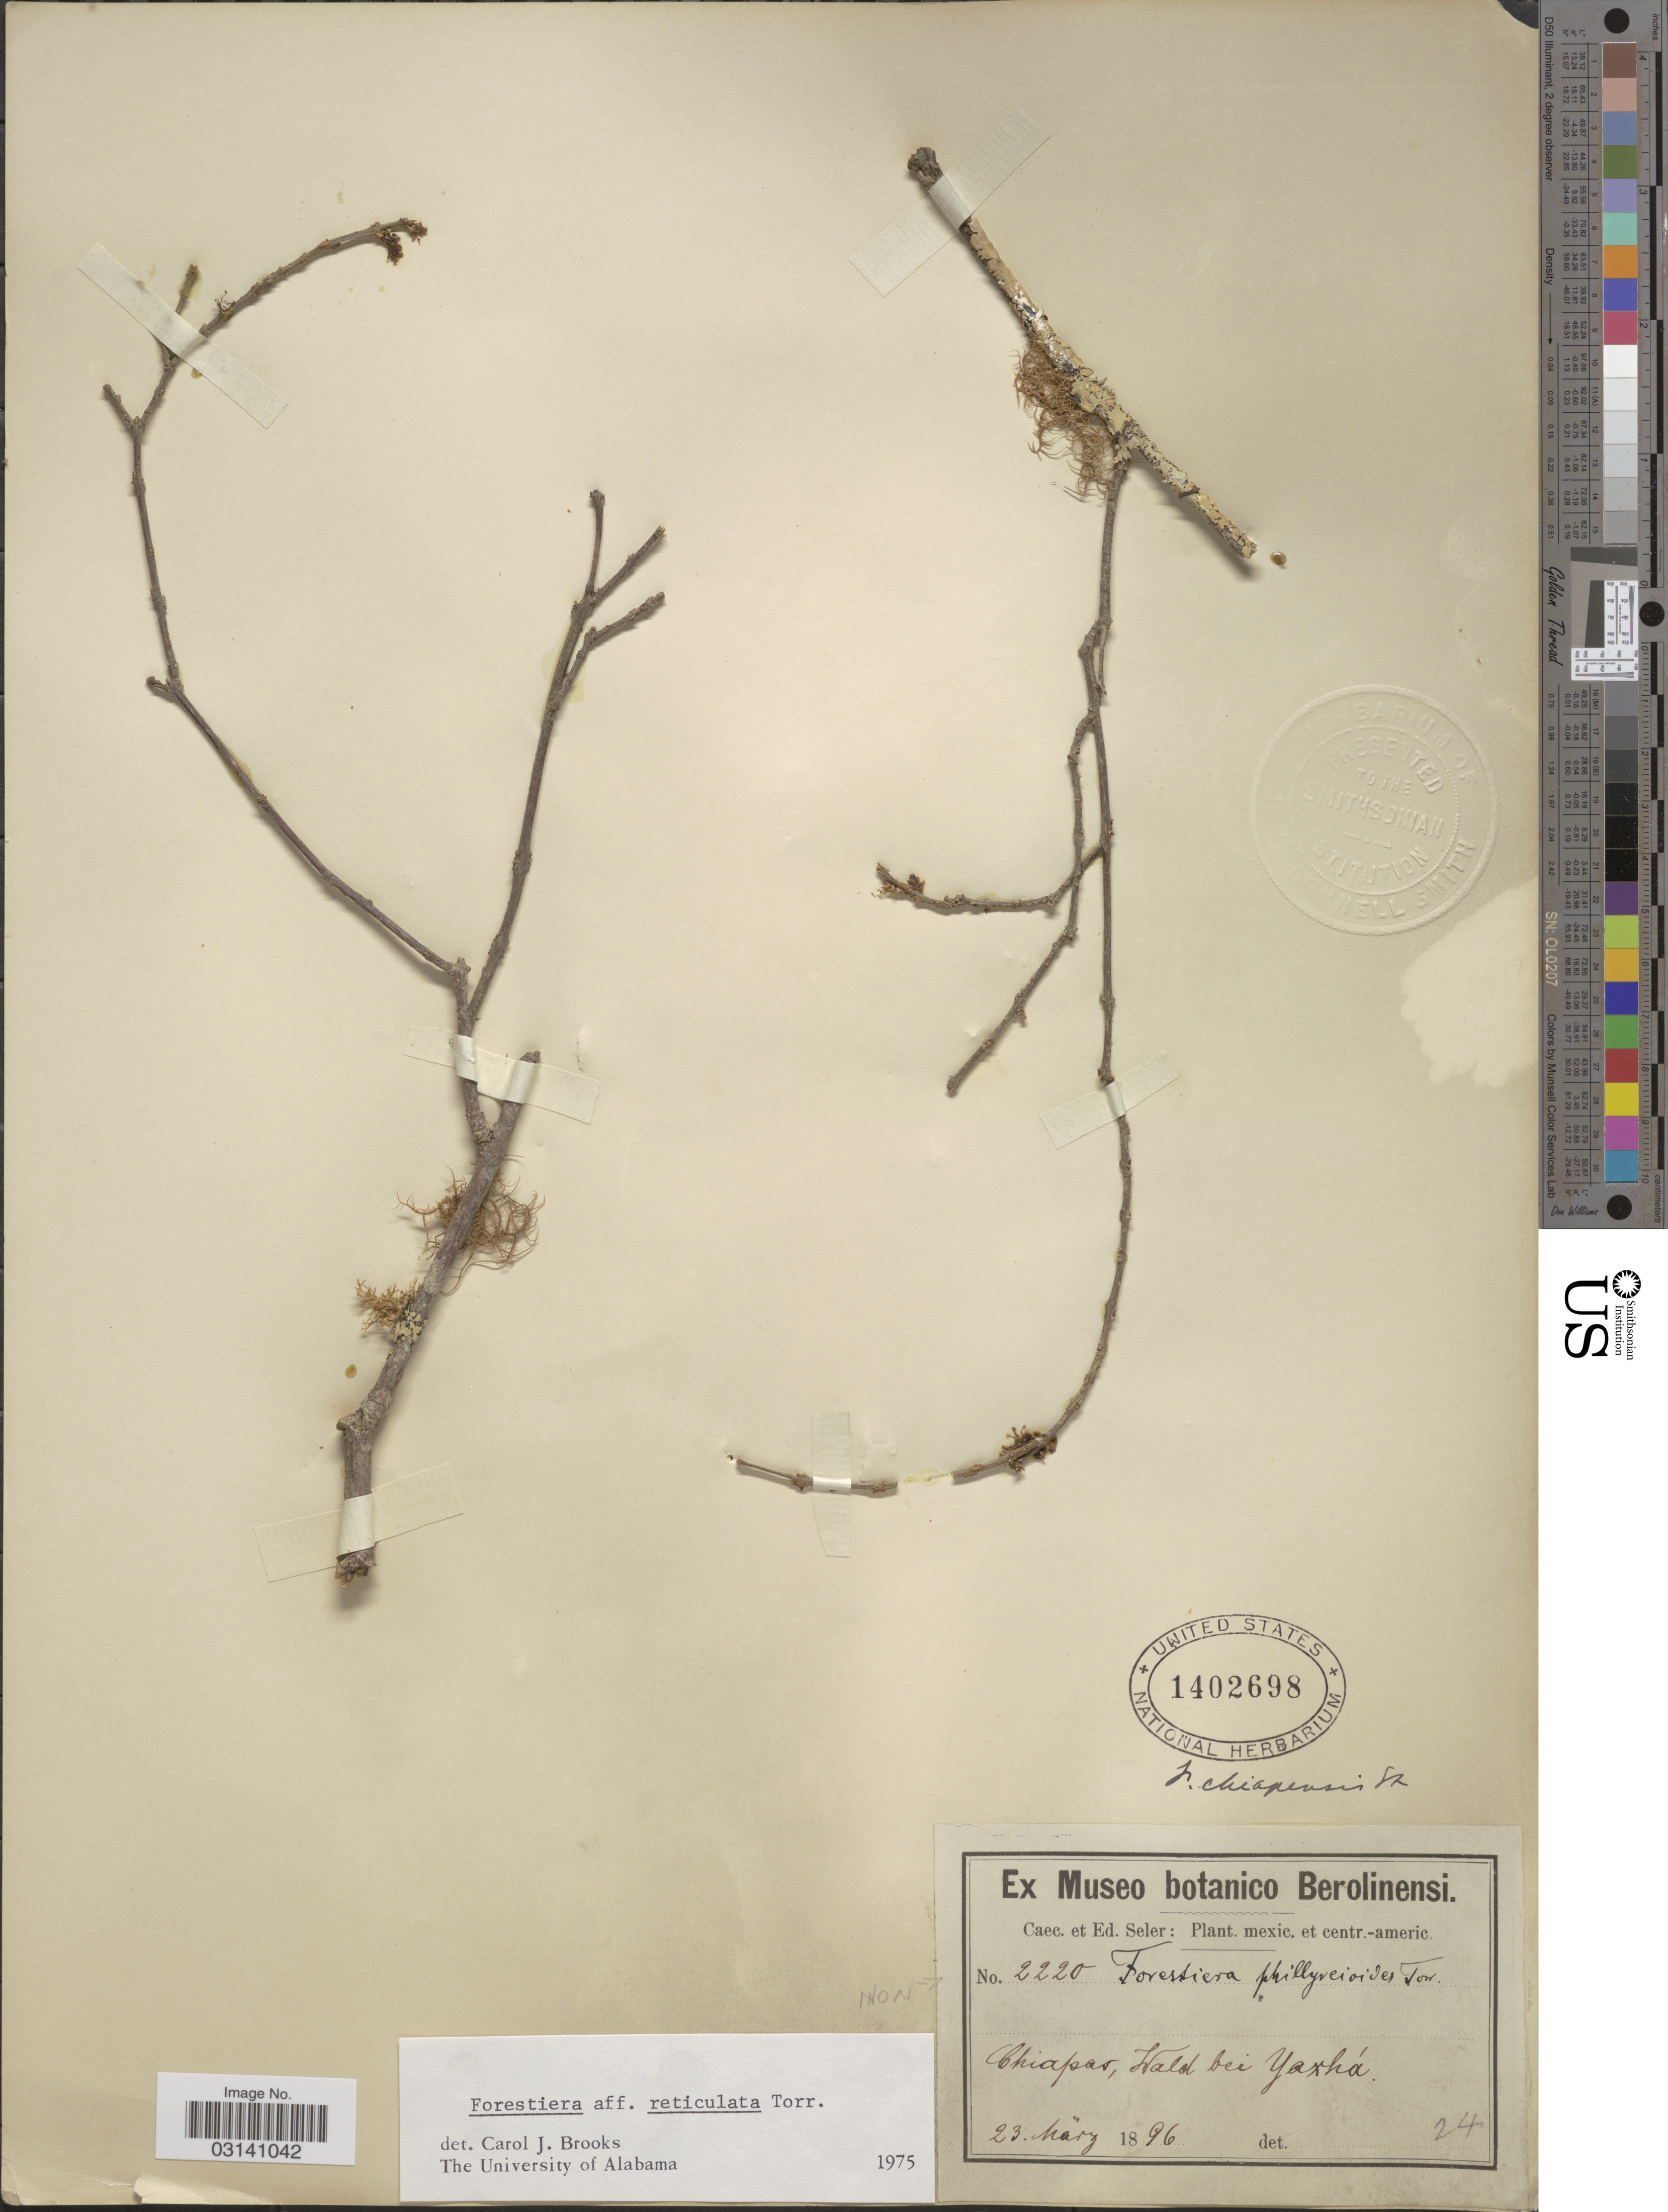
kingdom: Plantae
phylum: Tracheophyta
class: Magnoliopsida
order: Lamiales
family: Oleaceae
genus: Forestiera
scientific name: Forestiera reticulata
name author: Torr. in Emory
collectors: C. Seler & E. G. Seler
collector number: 2220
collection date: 1896-03-23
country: Mexico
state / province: Chiapas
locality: Wald bei Yaxhá.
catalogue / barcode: US 1402698